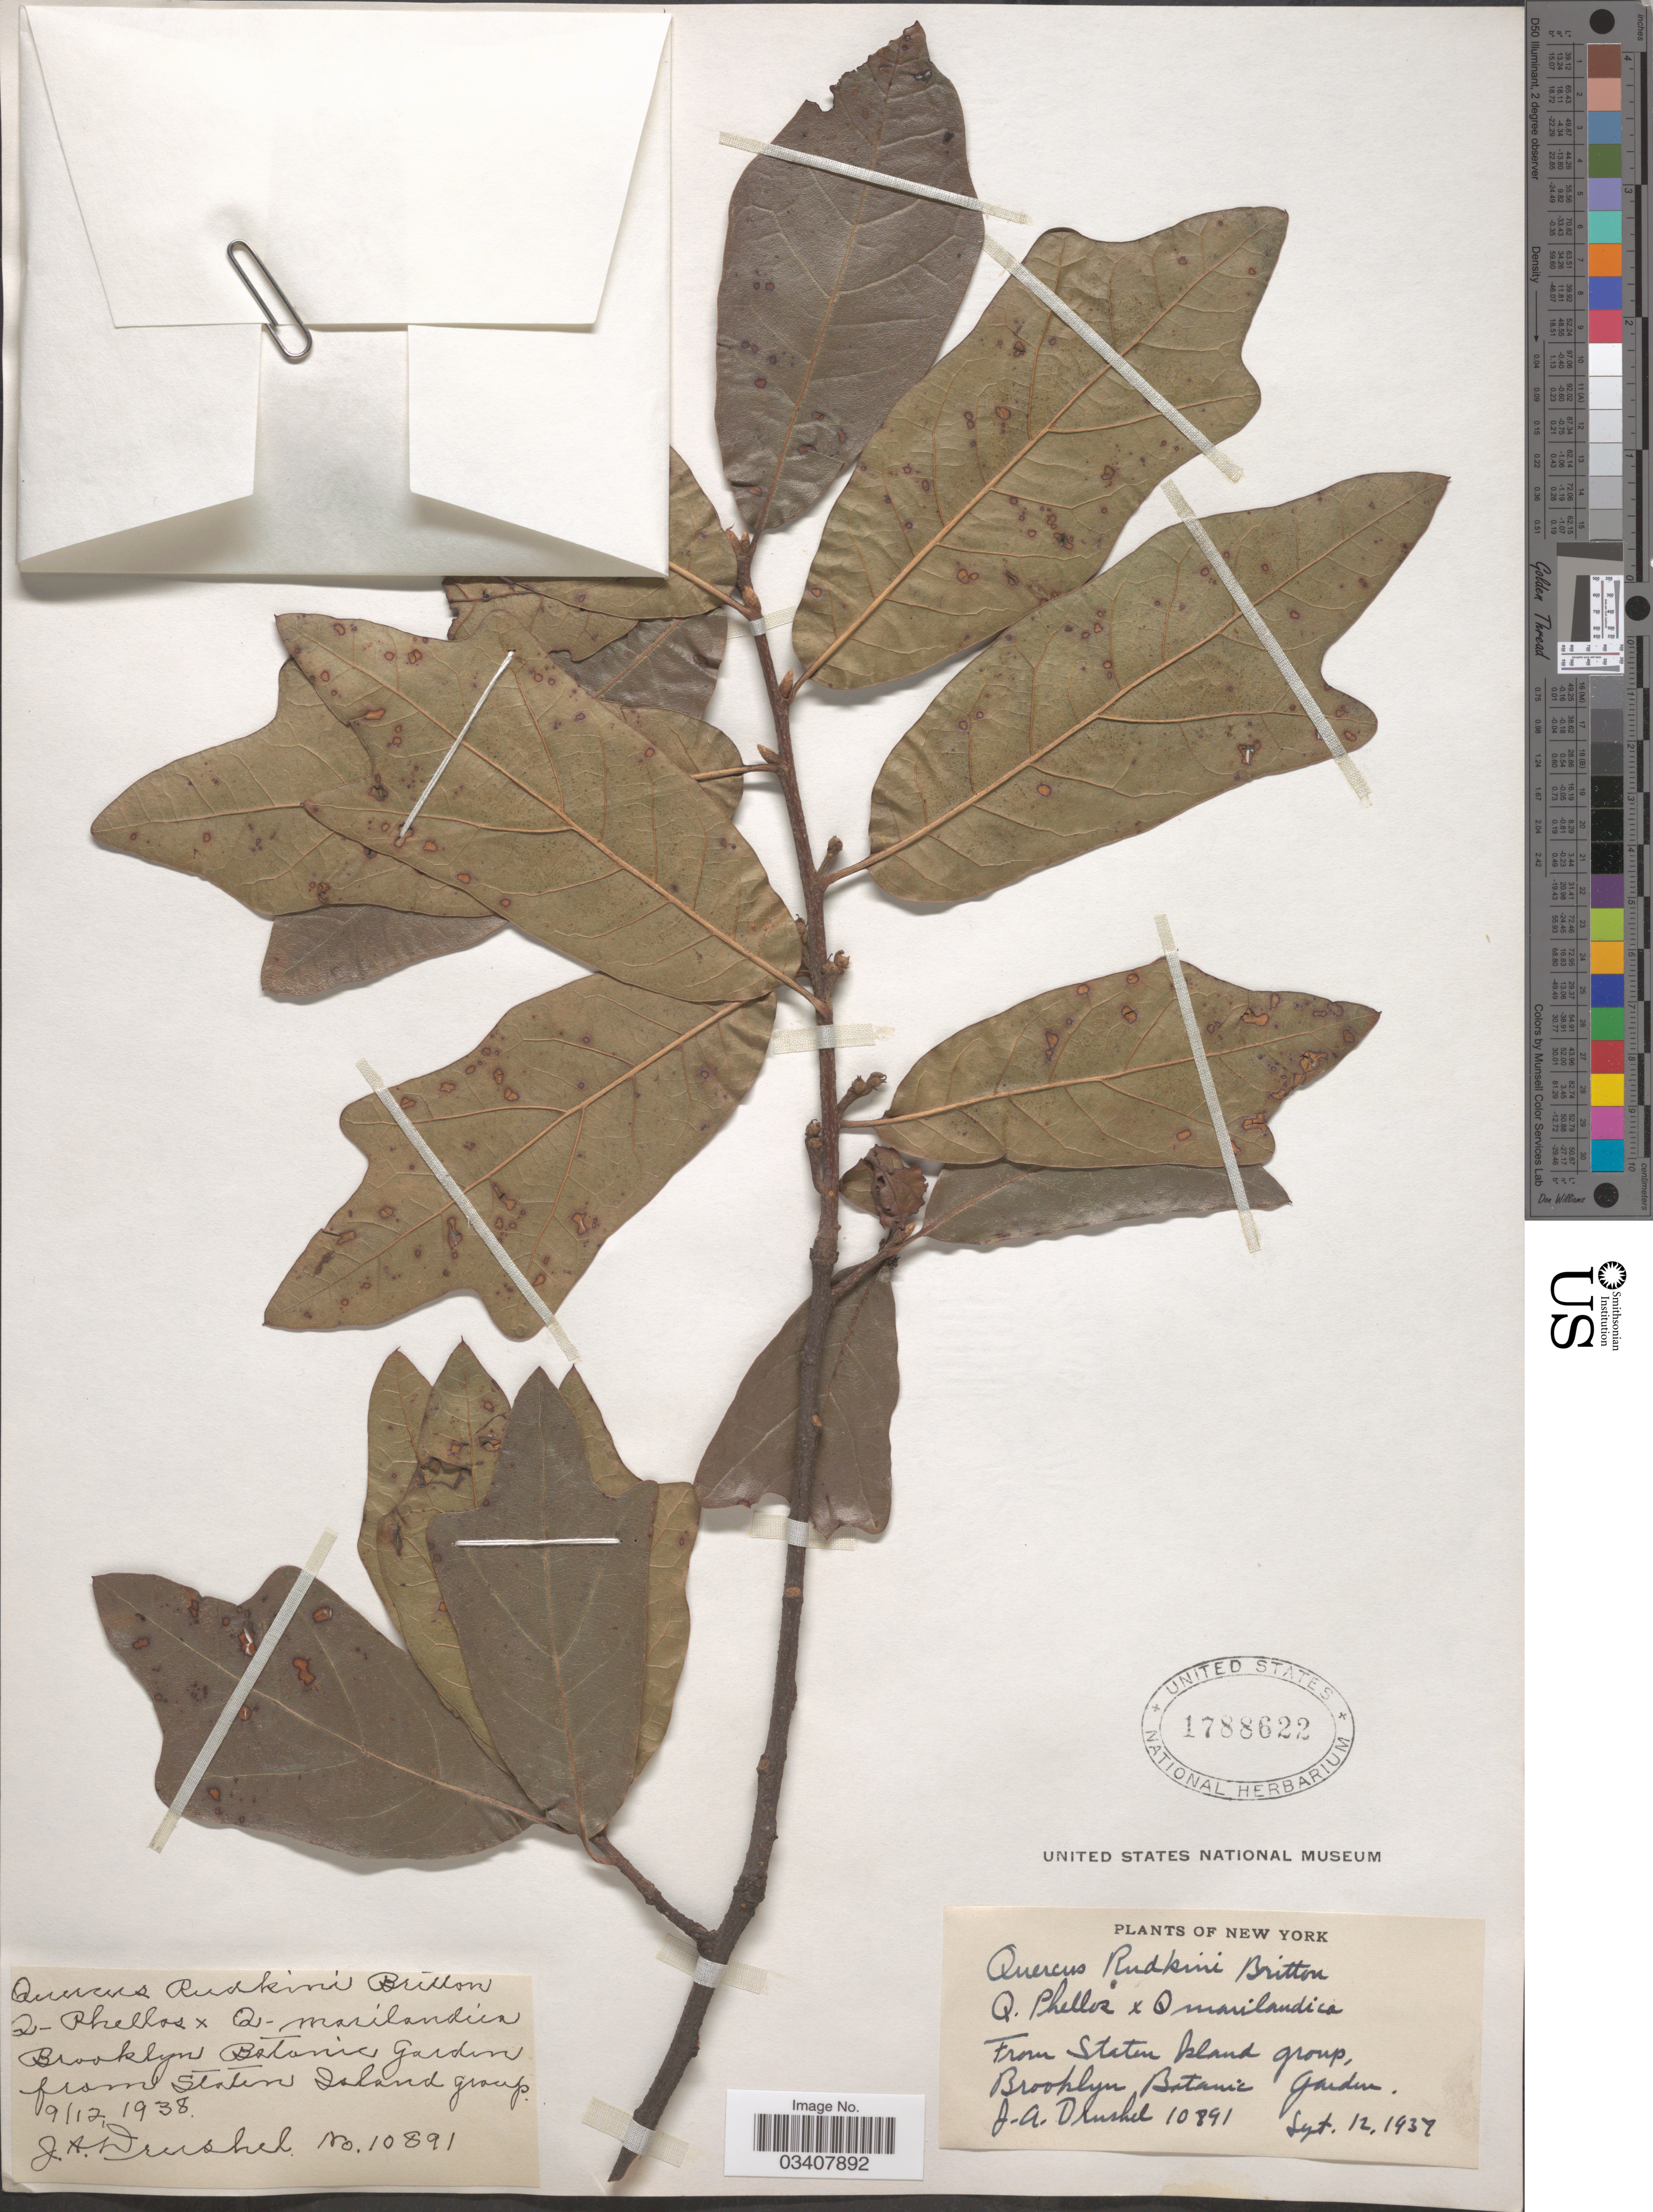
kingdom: Plantae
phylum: Tracheophyta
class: Magnoliopsida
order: Fagales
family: Fagaceae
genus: Quercus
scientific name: Quercus phellos x Q. x rudkinii Britton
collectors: J. A. Drushel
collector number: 10891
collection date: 1937-09-12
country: United States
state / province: New York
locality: Brooklyn Botanic Garden from Staten Island group.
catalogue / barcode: US 1788622